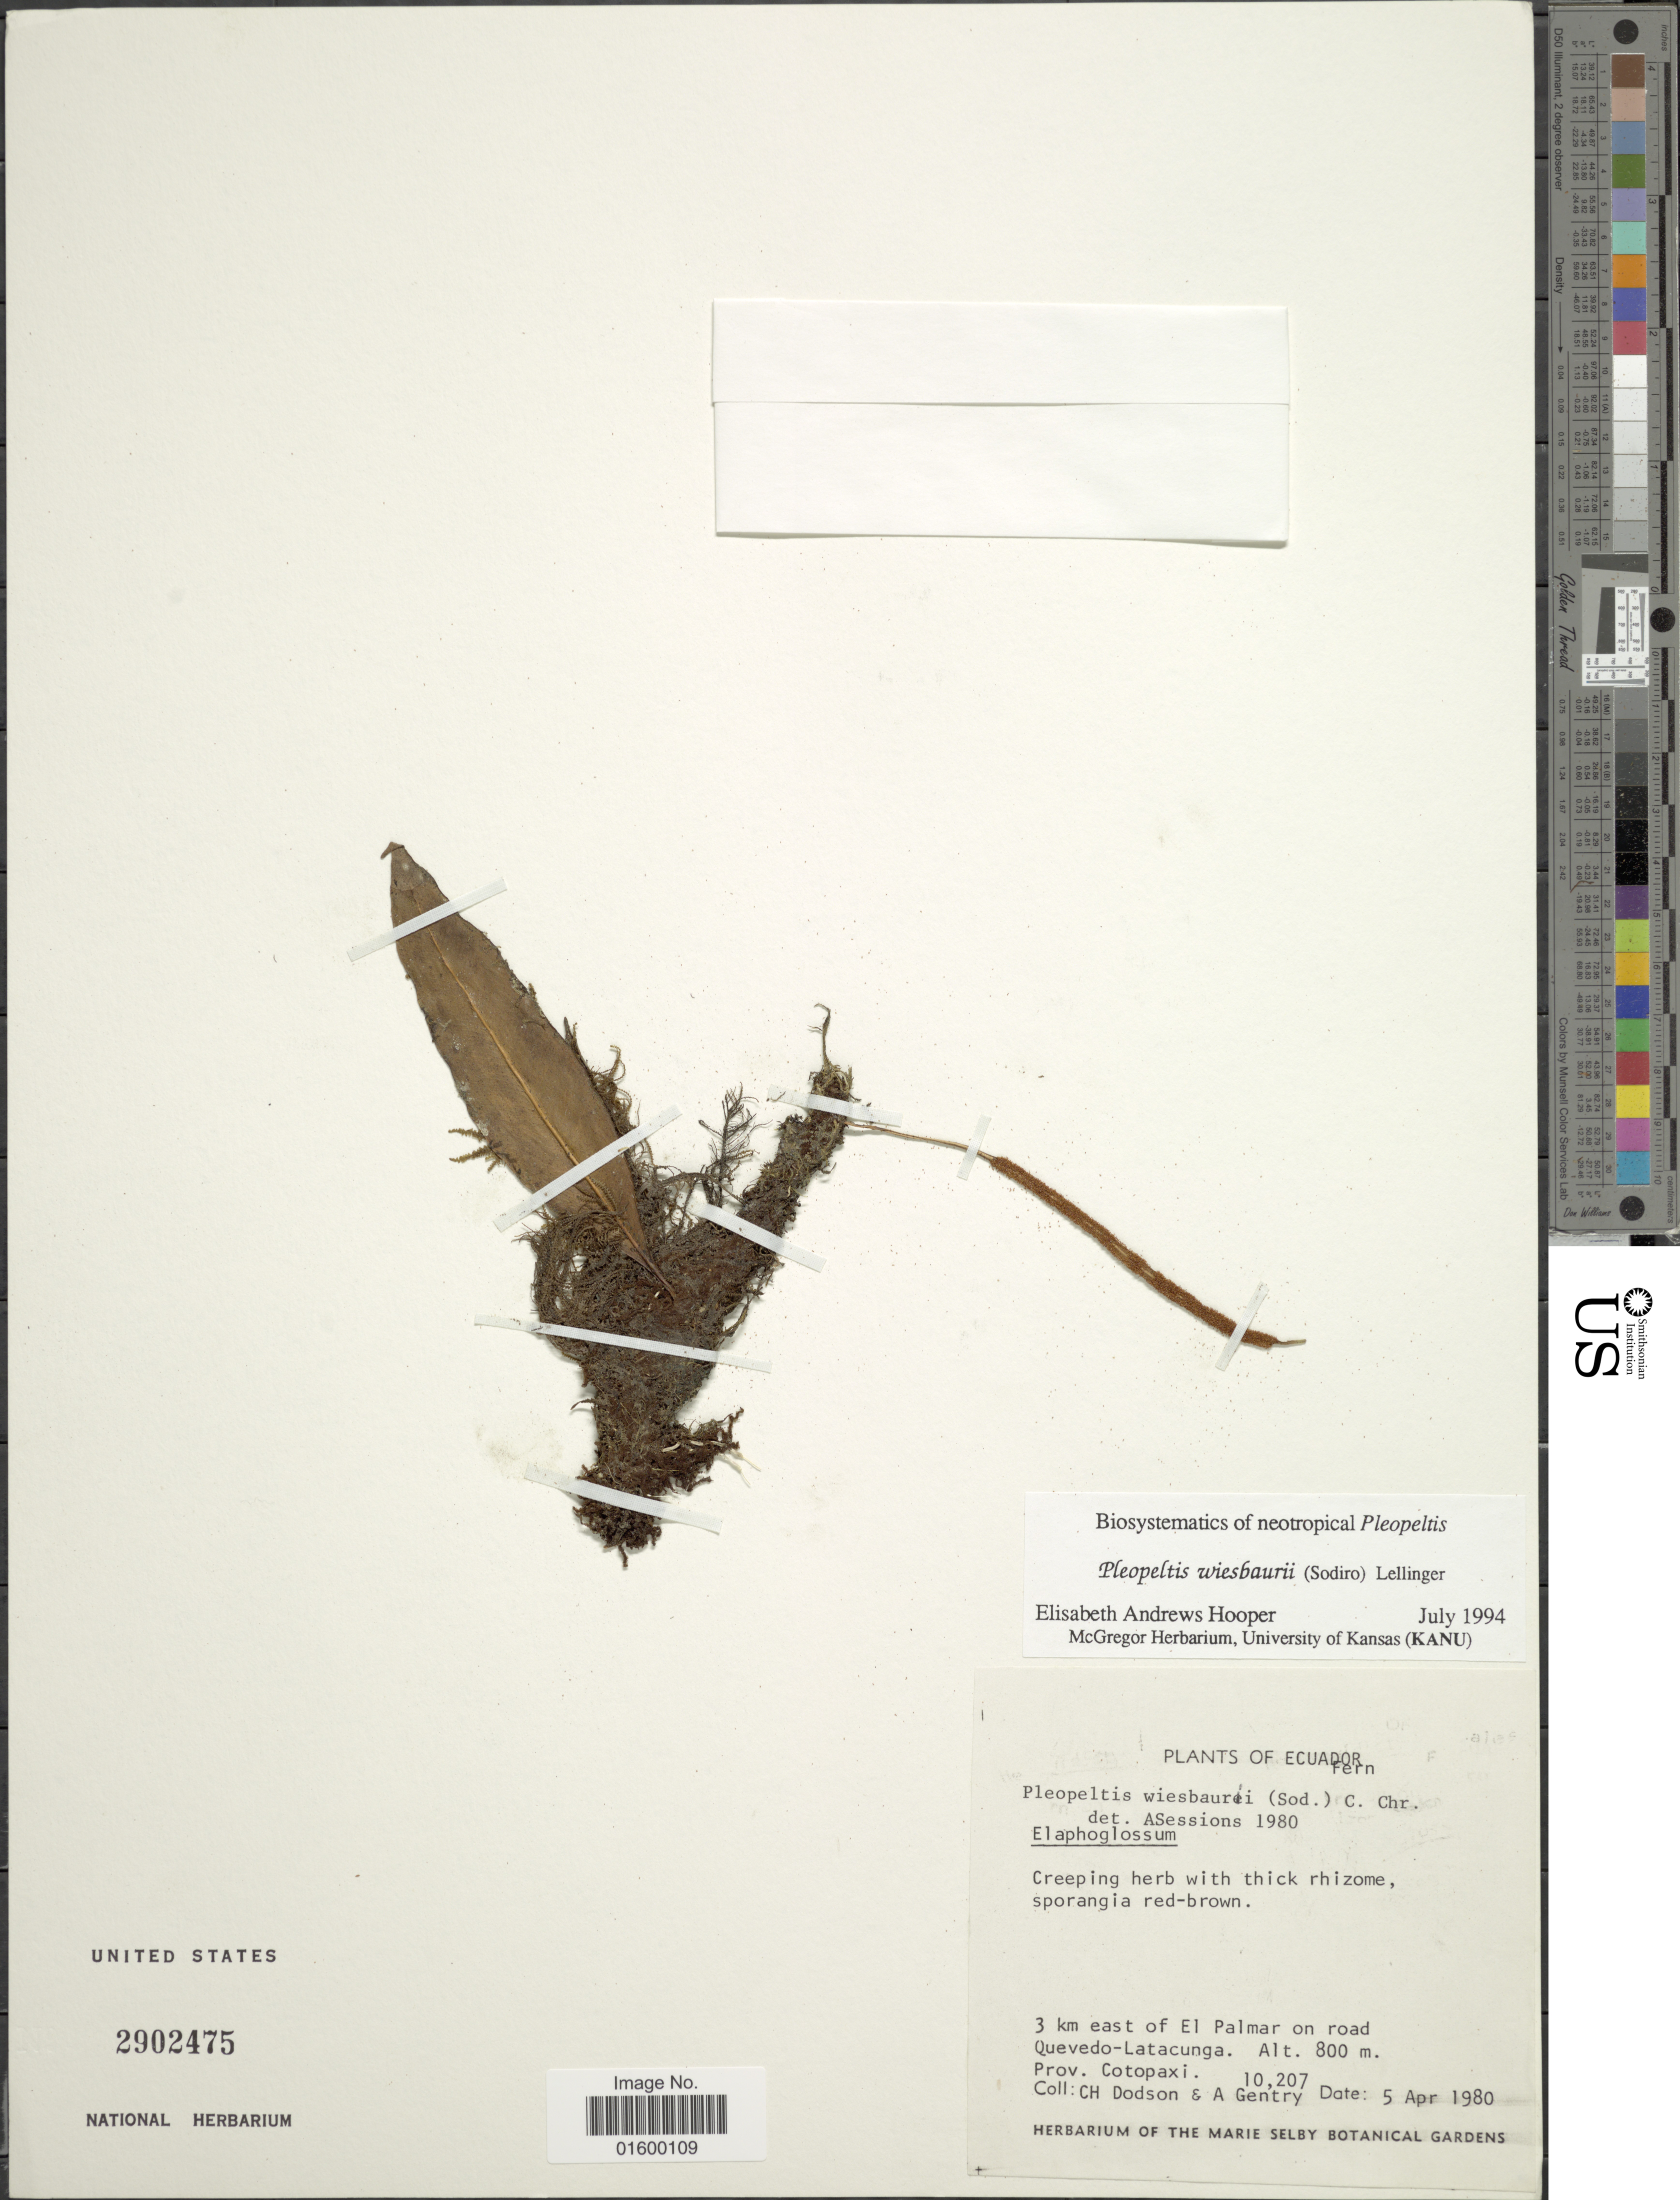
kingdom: Plantae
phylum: Tracheophyta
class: Polypodiopsida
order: Polypodiales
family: Polypodiaceae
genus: Pleopeltis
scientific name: Pleopeltis wiesbaurii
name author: (Sodiro) Lellinger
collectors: C. H. Dodson & A. H. Gentry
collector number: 10207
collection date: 1980-04-05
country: Ecuador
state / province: Cotopaxi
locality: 3 km east of El Palmar on road Quevedo-Latacunga, Prov. Cotopaxi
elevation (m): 800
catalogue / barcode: US 2902475